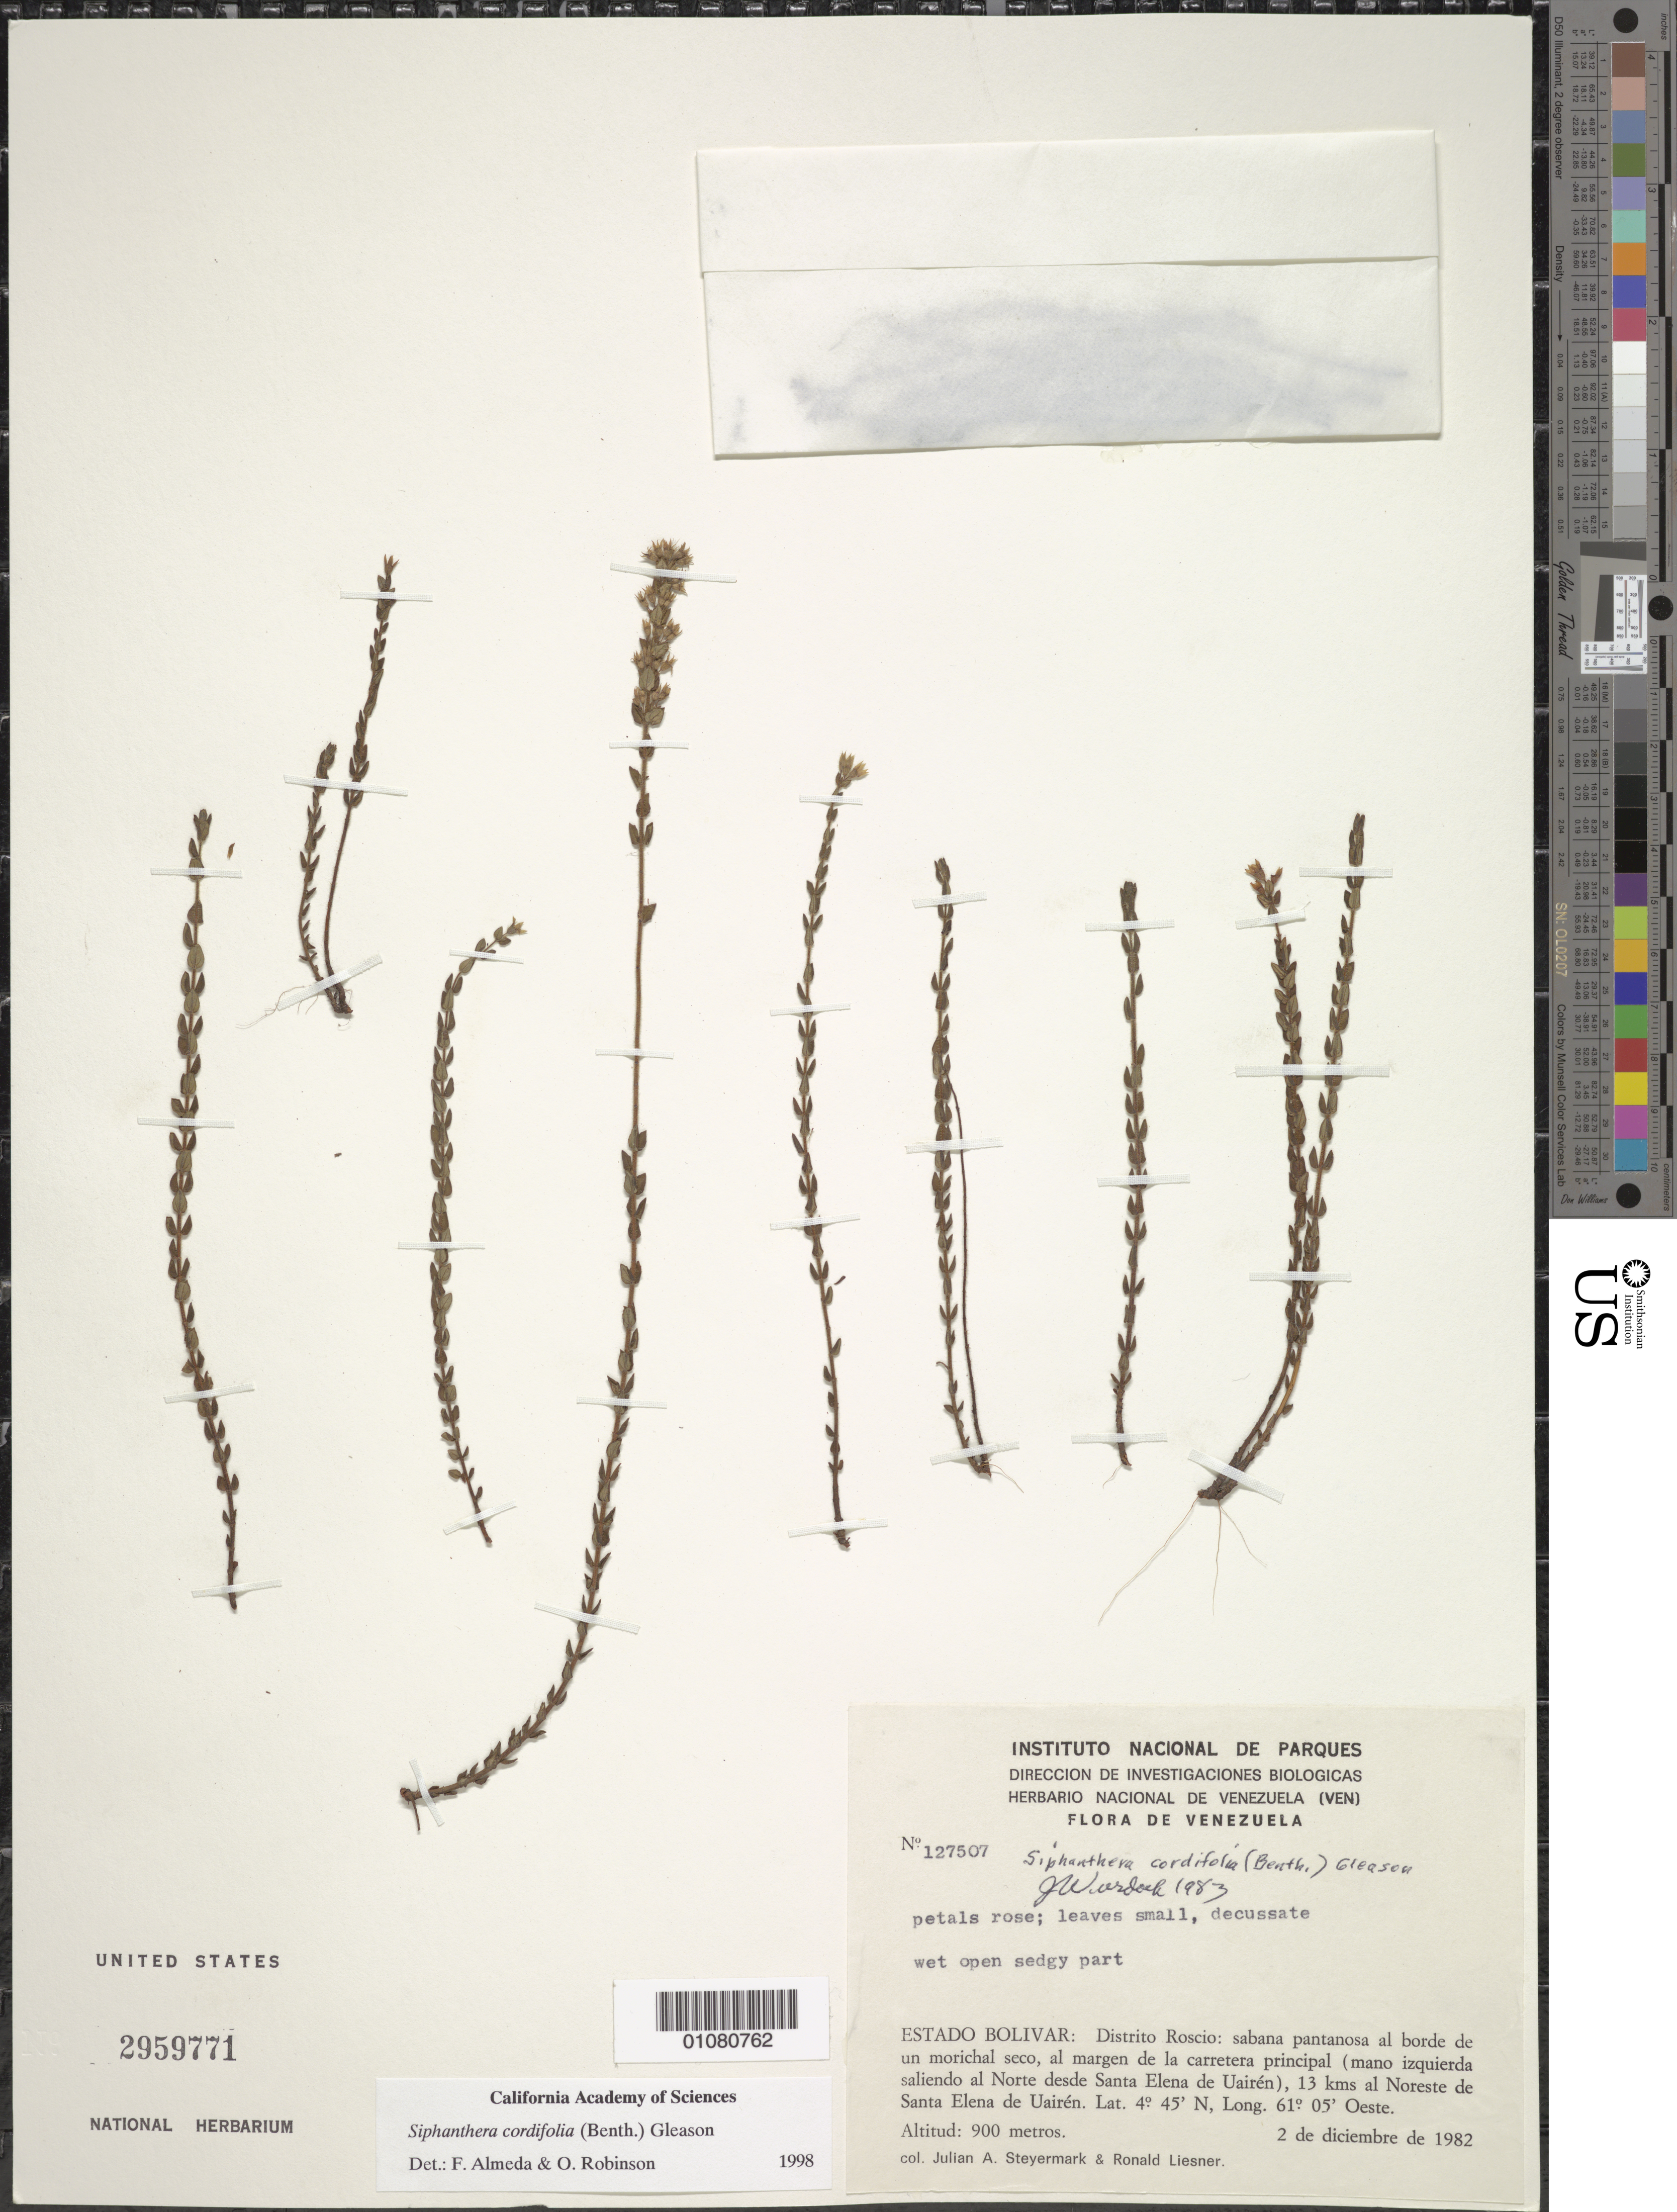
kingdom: Plantae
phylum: Tracheophyta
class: Magnoliopsida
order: Myrtales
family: Melastomataceae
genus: Siphanthera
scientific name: Siphanthera cordifolia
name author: (Benth.) Gleason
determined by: Almeda, F.; Robinson, O.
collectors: J. Steyermark & R. L. Liesner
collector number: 127507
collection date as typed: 2-Dec-82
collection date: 1982-12-02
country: Venezuela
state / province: Bolívar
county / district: Roscio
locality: Santa Elena de Uairén, 13 km al NO; al margen de la carretera principal saliendo (mano izquierda saliendo al Norte de Santa Elena de Uairén)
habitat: Open wet sedgy part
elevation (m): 900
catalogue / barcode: US 2959771